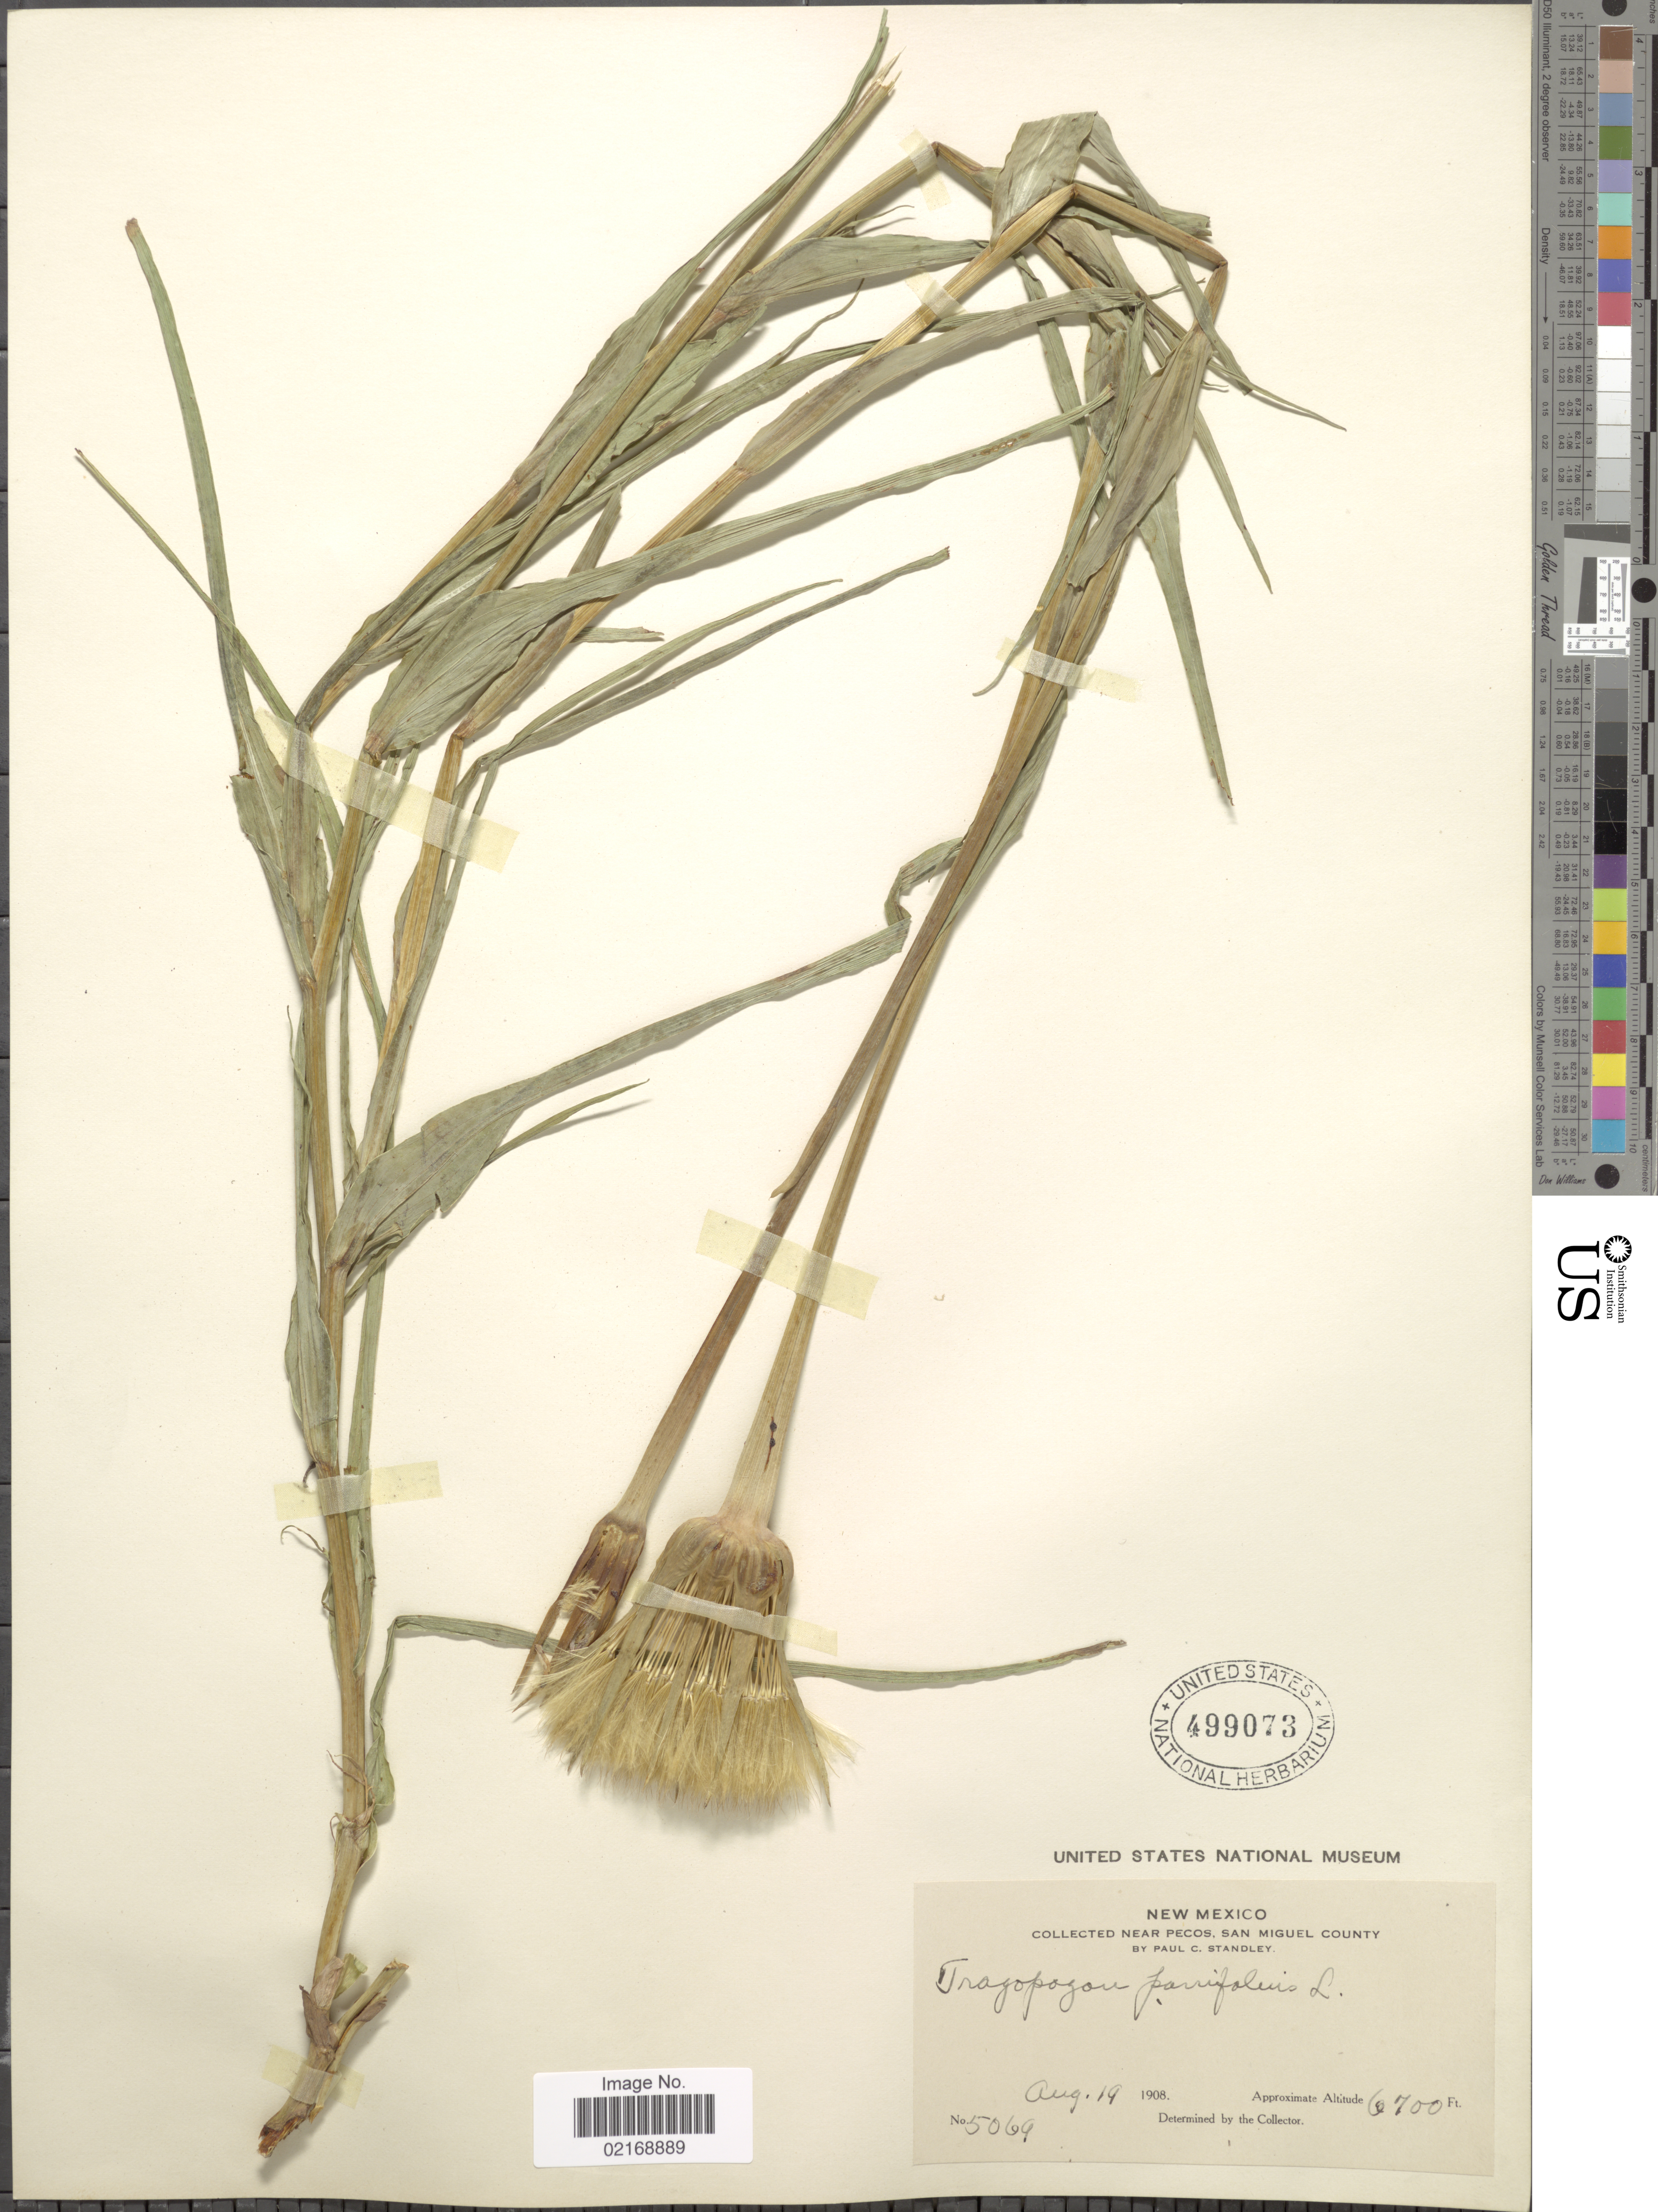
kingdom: Plantae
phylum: Tracheophyta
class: Magnoliopsida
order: Asterales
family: Asteraceae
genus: Tragopogon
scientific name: Tragopogon porrifolius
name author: L.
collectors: P. C. Standley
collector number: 5069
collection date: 1908-08-19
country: United States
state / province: New Mexico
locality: Near Pecos, San Miguel County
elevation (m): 2042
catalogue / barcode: US 499073